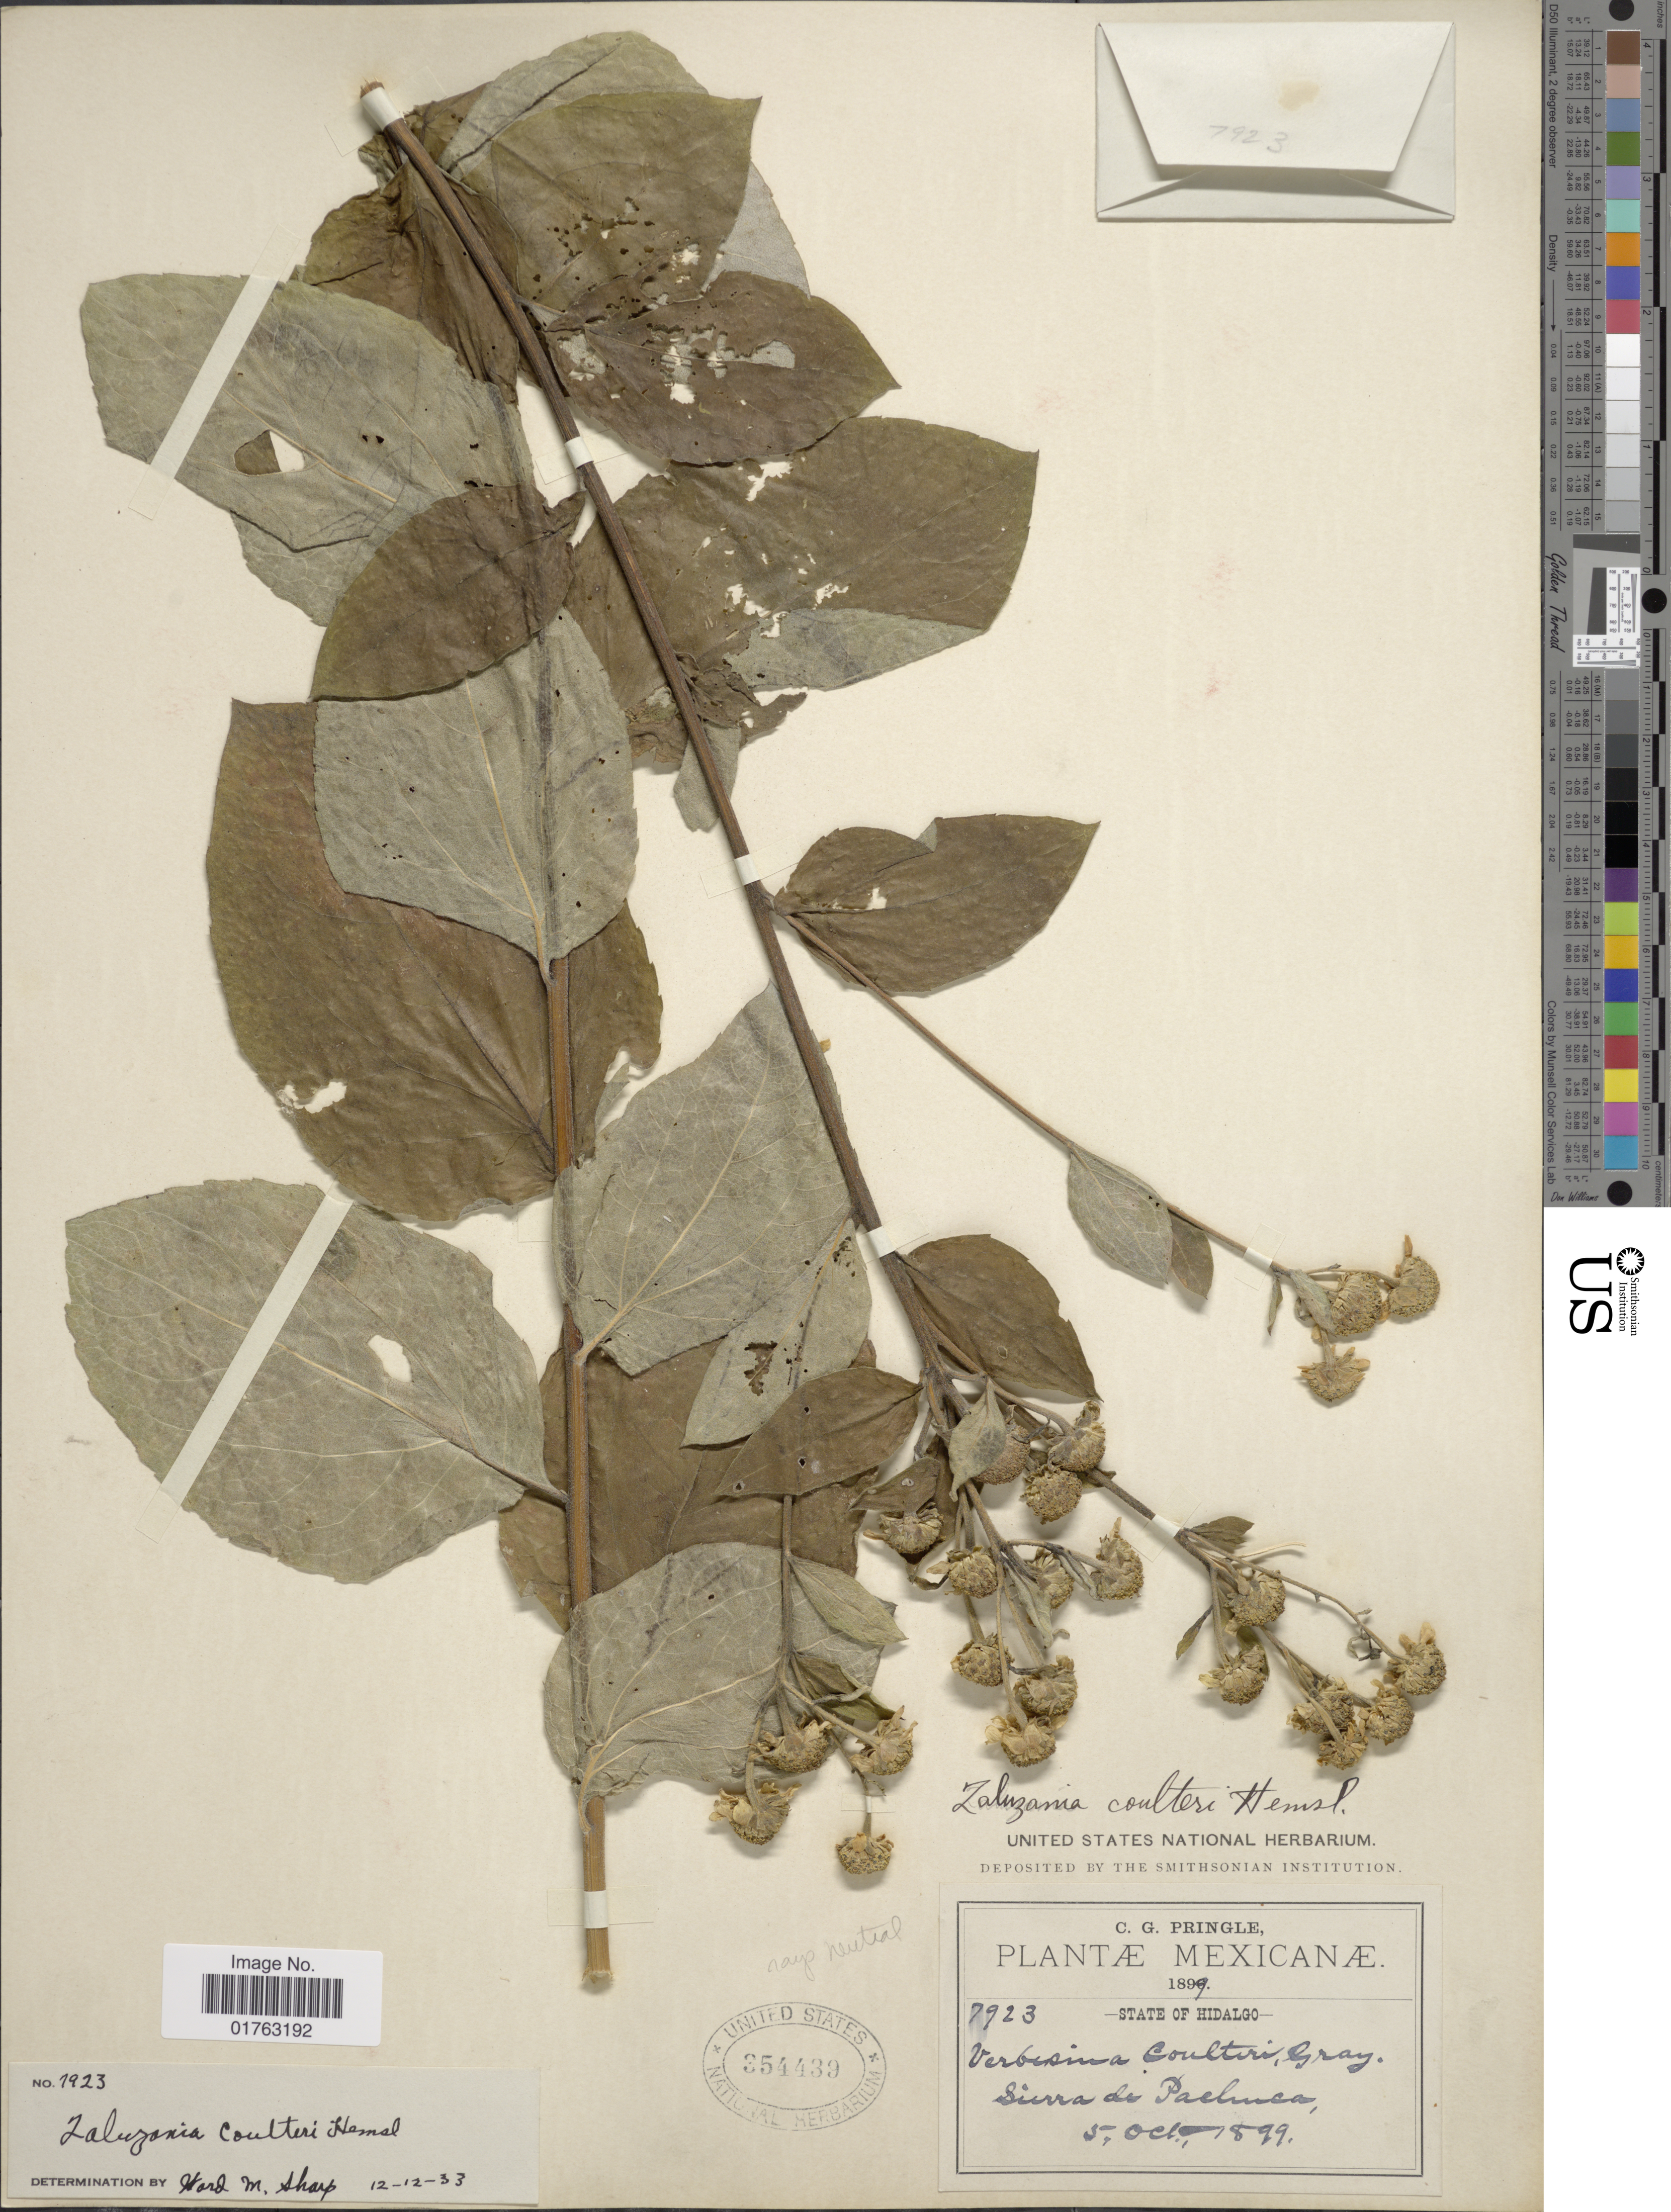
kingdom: Plantae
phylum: Tracheophyta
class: Magnoliopsida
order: Asterales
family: Asteraceae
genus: Zaluzania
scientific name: Zaluzania cinerascens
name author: Sch. Bip.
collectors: C. G. Pringle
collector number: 7923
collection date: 1899-10-05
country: Mexico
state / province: Hidalgo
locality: Sierra de Pachuca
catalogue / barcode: US 354439